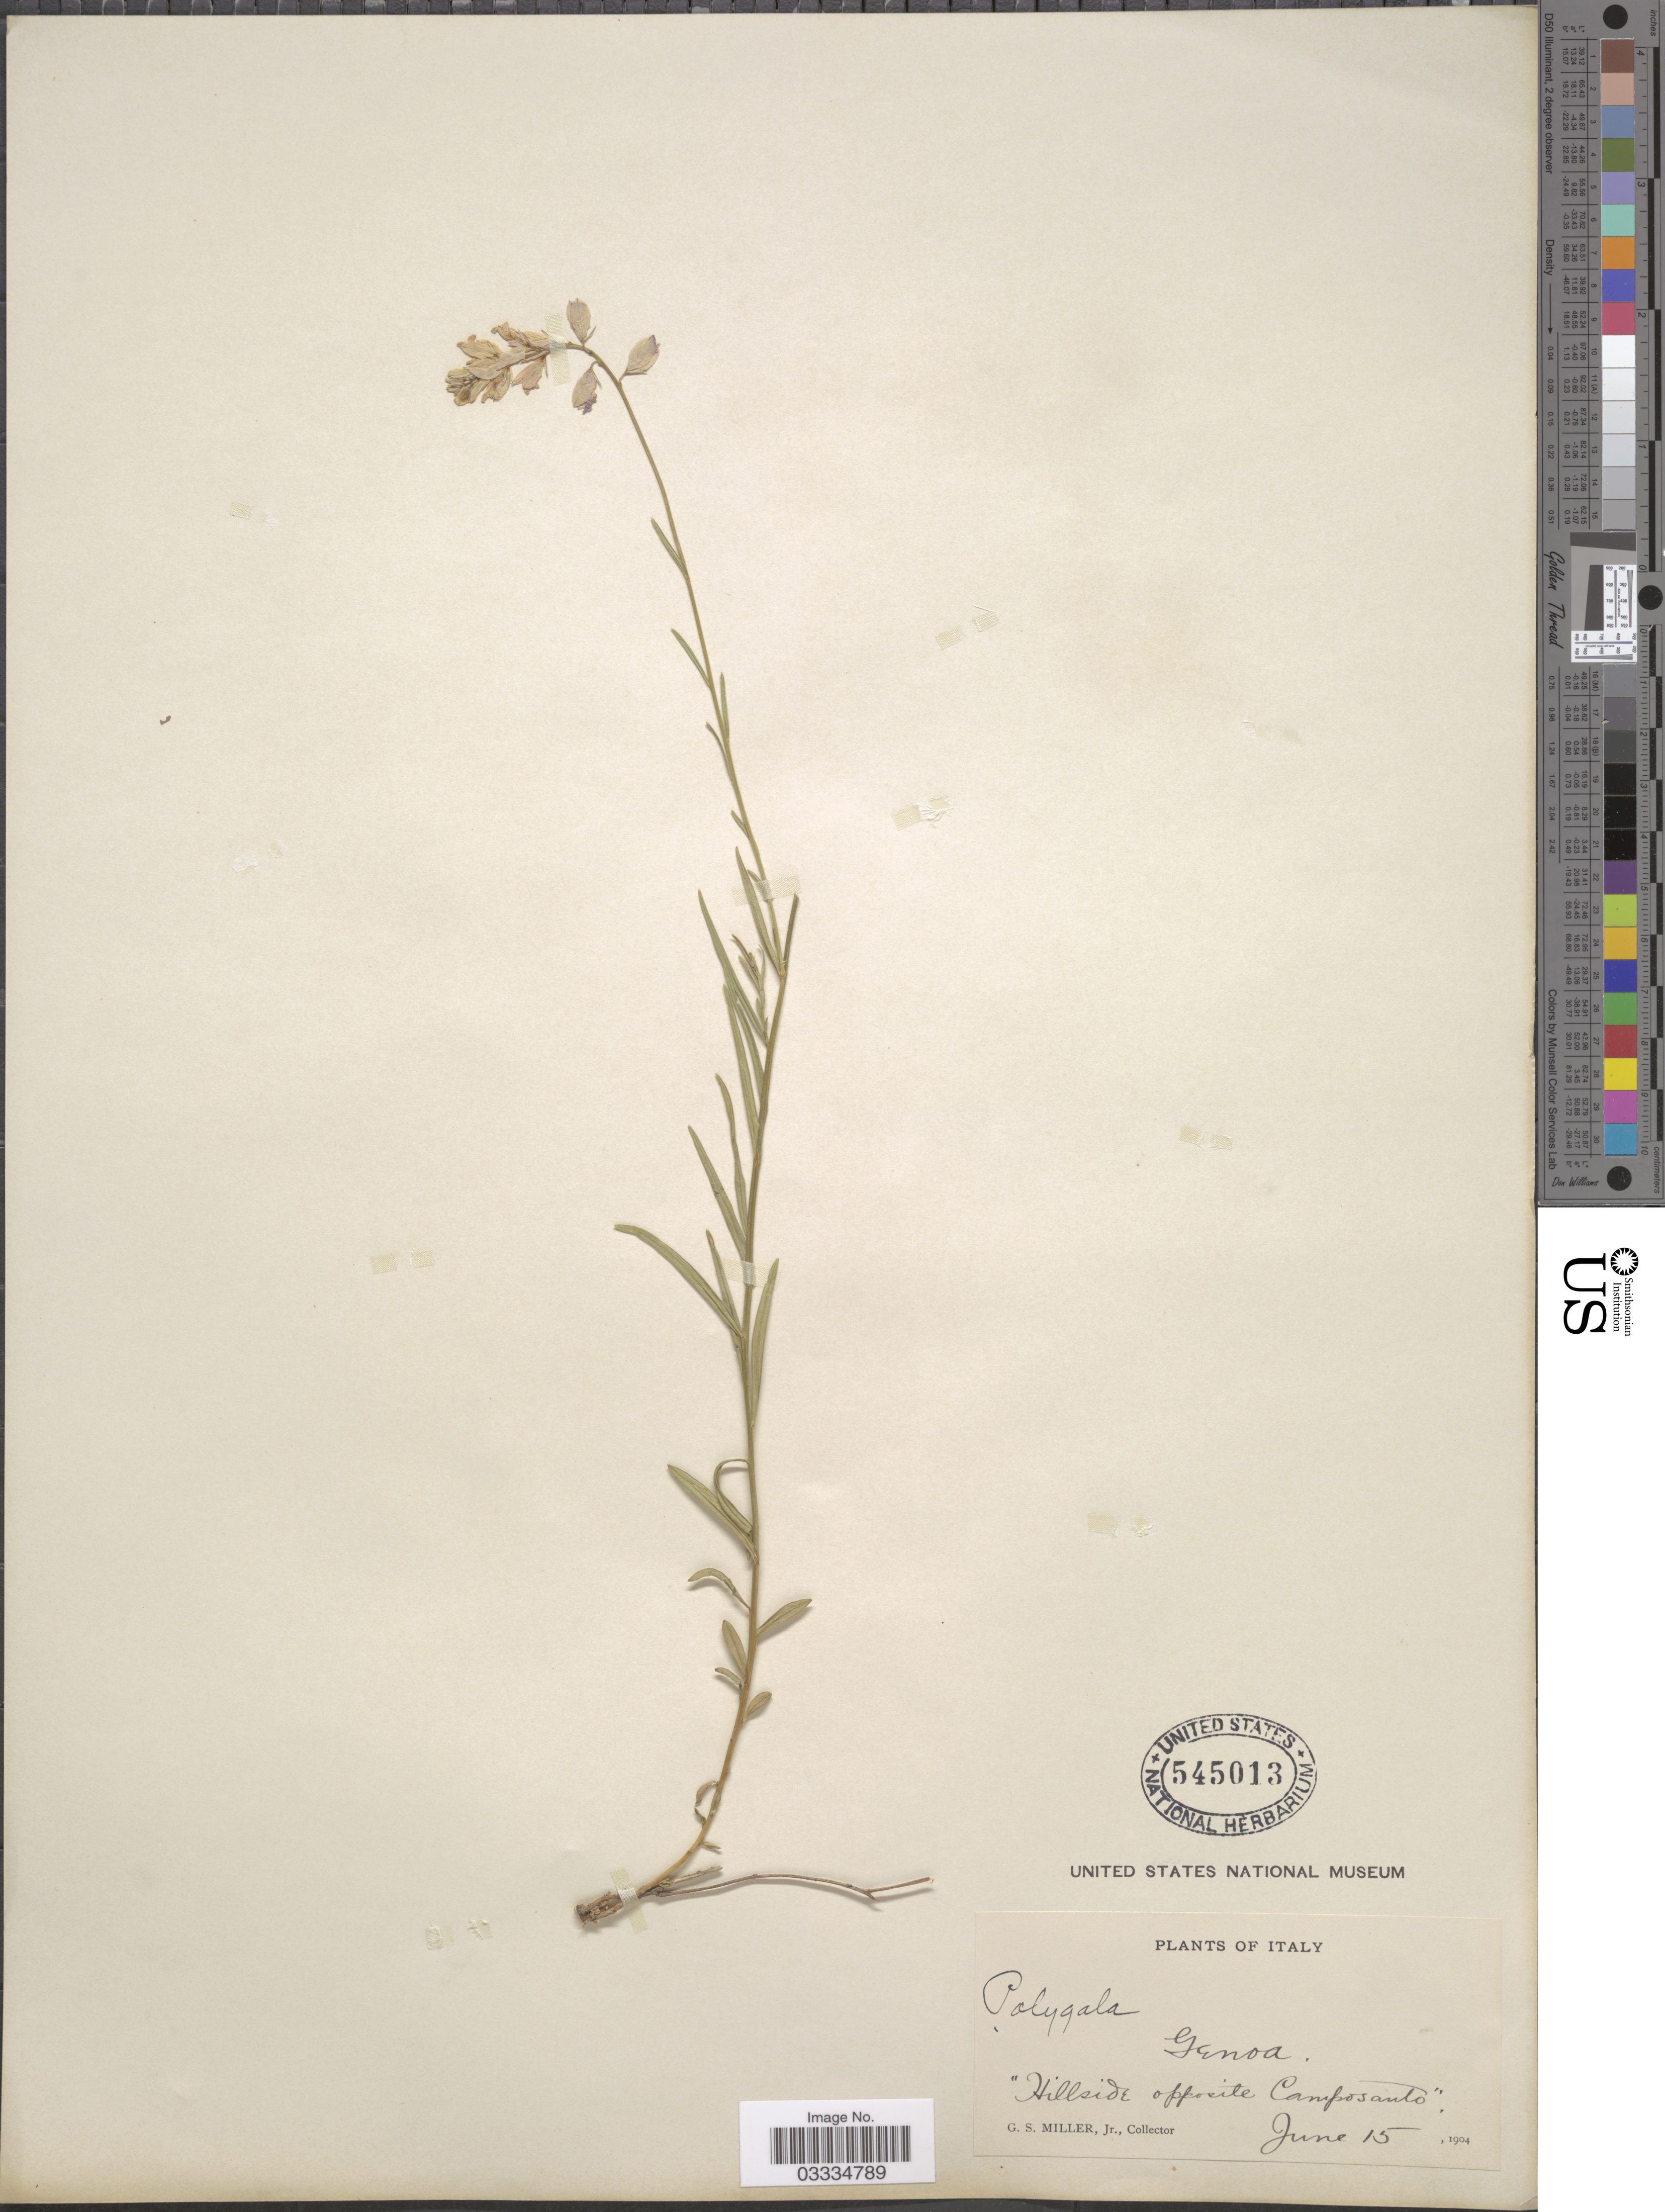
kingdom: Plantae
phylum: Tracheophyta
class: Magnoliopsida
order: Fabales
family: Polygalaceae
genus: Polygala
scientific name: Polygala sp.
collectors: G. S. Miller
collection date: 1904-06-15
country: Italy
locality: Genoa. 'Hillside opposite Camposanto'.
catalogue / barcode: US 545013